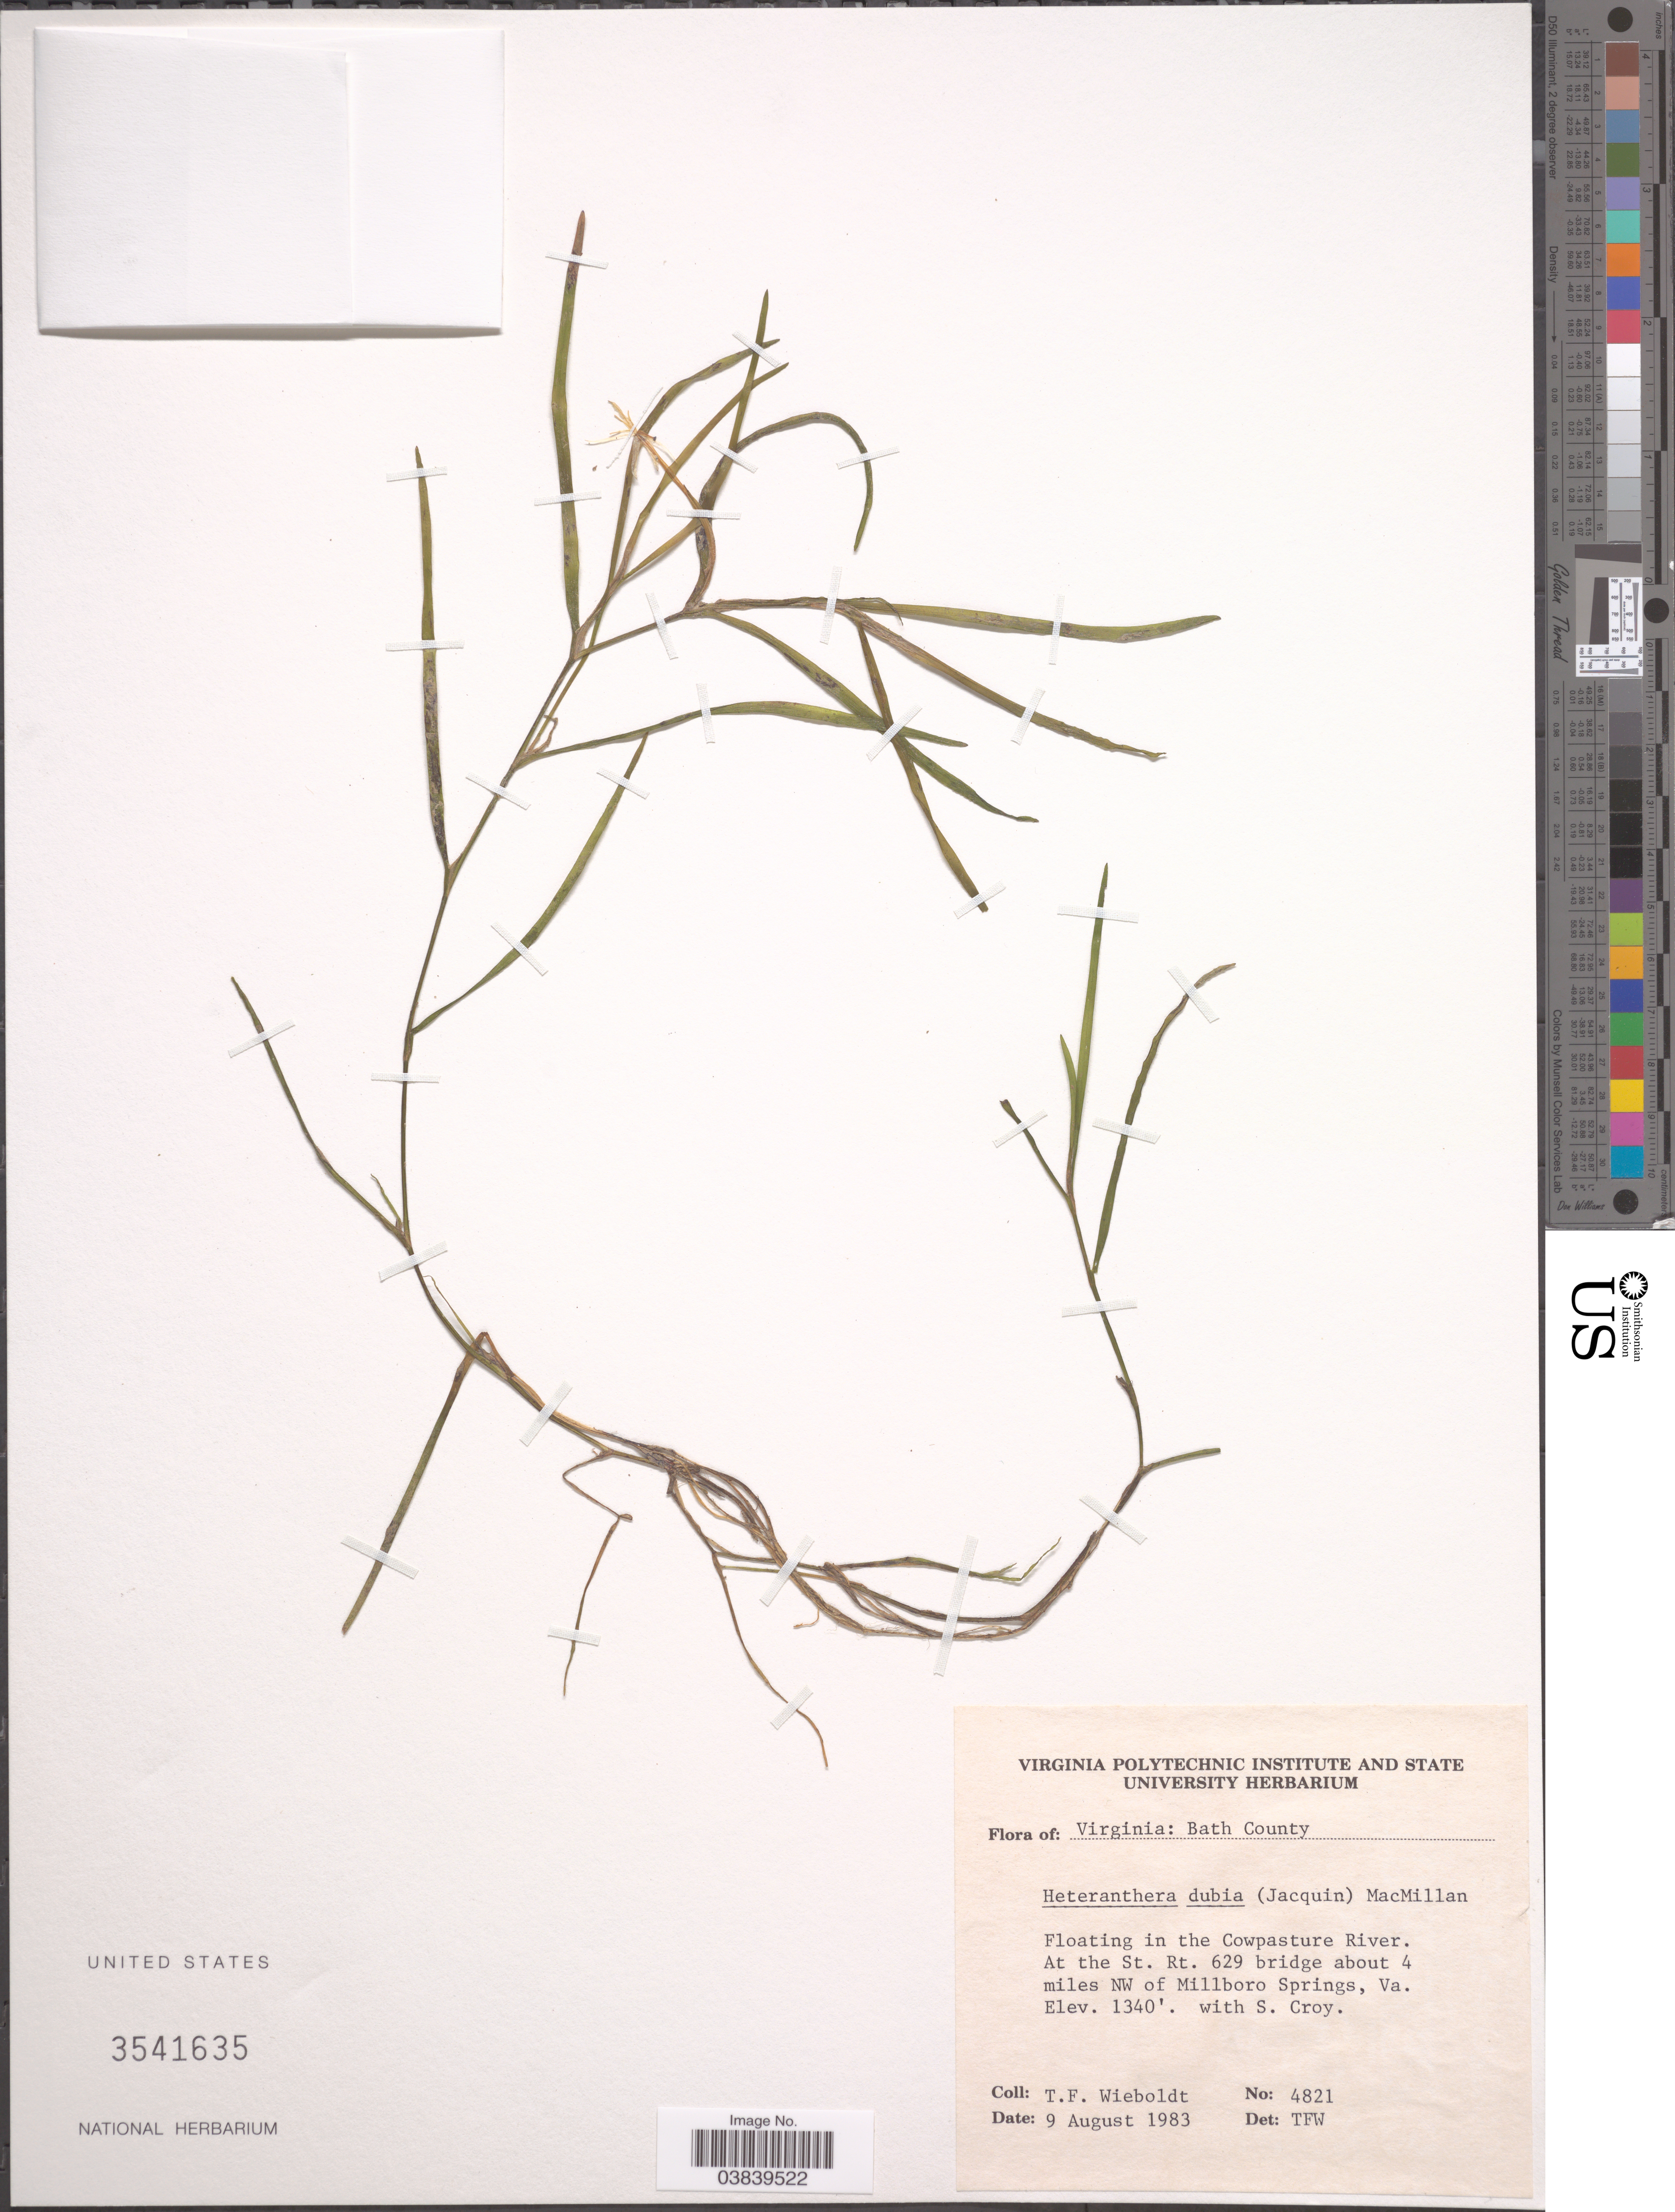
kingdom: Plantae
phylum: Tracheophyta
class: Liliopsida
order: Commelinales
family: Pontederiaceae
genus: Heteranthera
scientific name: Heteranthera dubia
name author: (Jacq.) MacMill.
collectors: T. Wieboldt & S. Croy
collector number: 4821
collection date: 1983-08-09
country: United States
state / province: Virginia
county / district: Bath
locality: Bath County. In the Cowpasture River. At the St. Rt. 629 bridge about 4 miles NW of Millboro Springs.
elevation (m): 408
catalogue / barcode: US 3541635